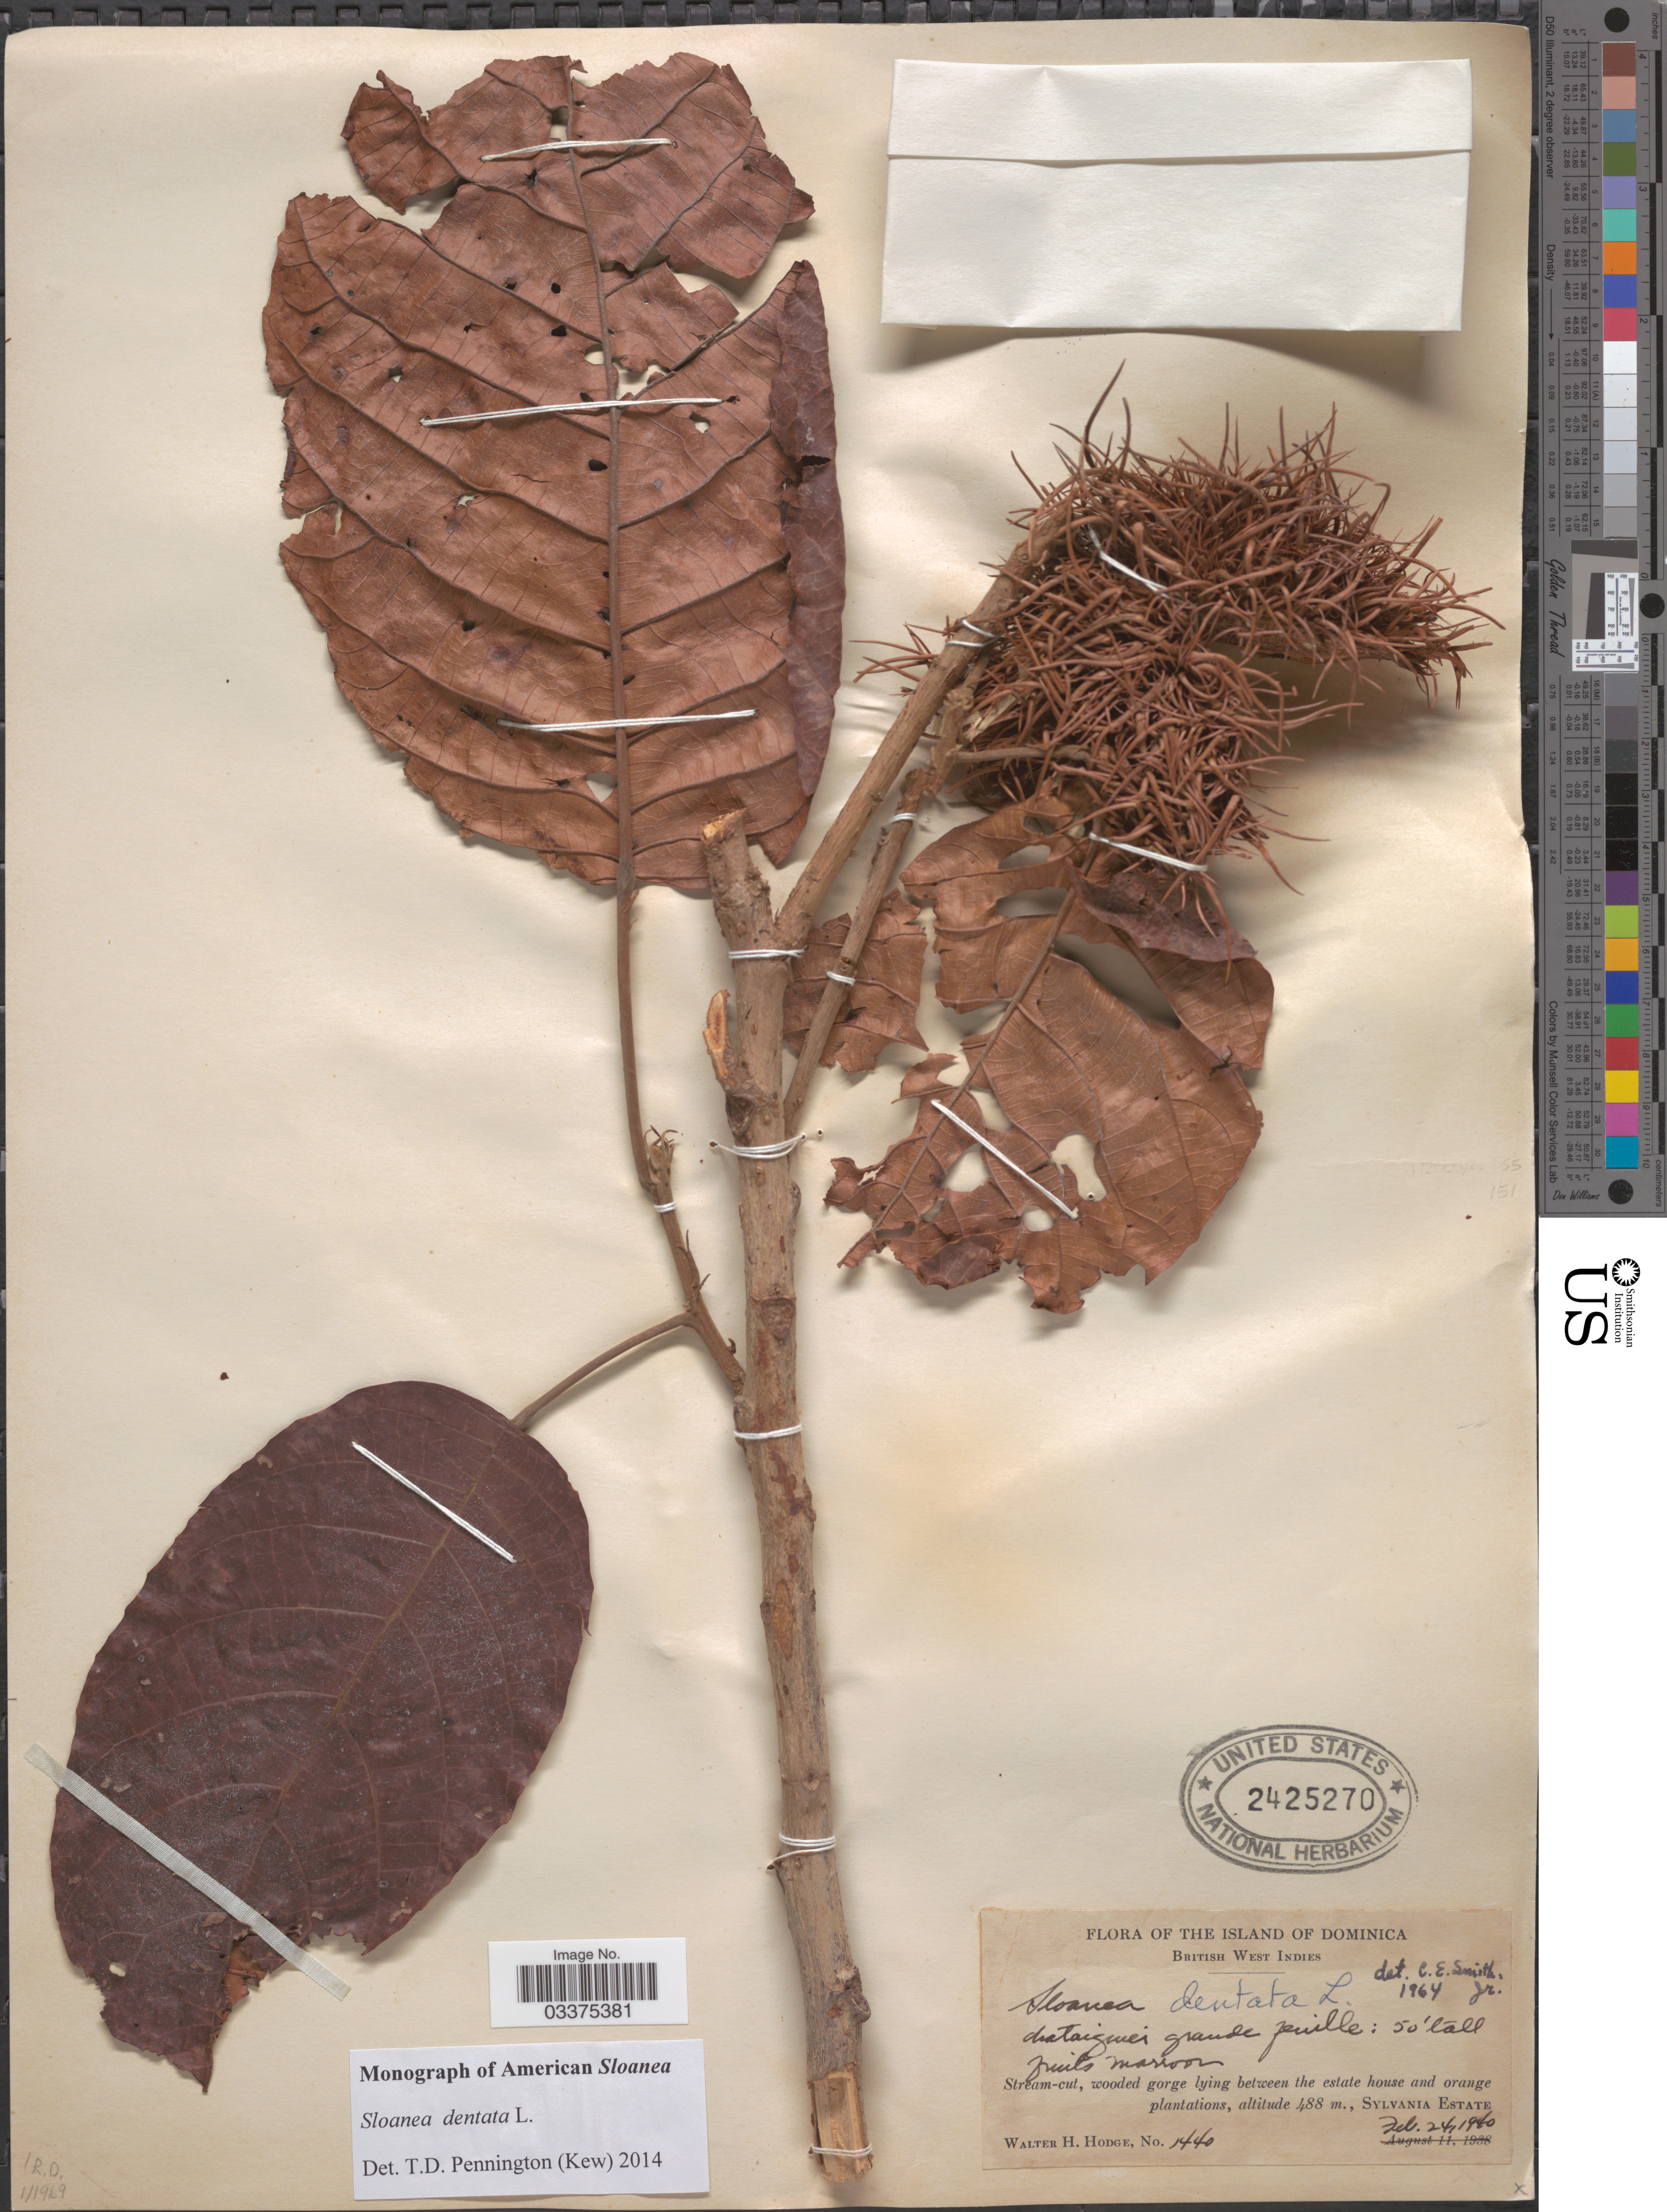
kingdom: Plantae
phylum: Tracheophyta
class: Magnoliopsida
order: Oxalidales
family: Elaeocarpaceae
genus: Sloanea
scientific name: Sloanea dentata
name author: L.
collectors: W. Hodge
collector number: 1440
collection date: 1940-02-24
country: Dominica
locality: British West Indies. Sylvania Estate.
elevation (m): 488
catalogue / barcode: US 2425270